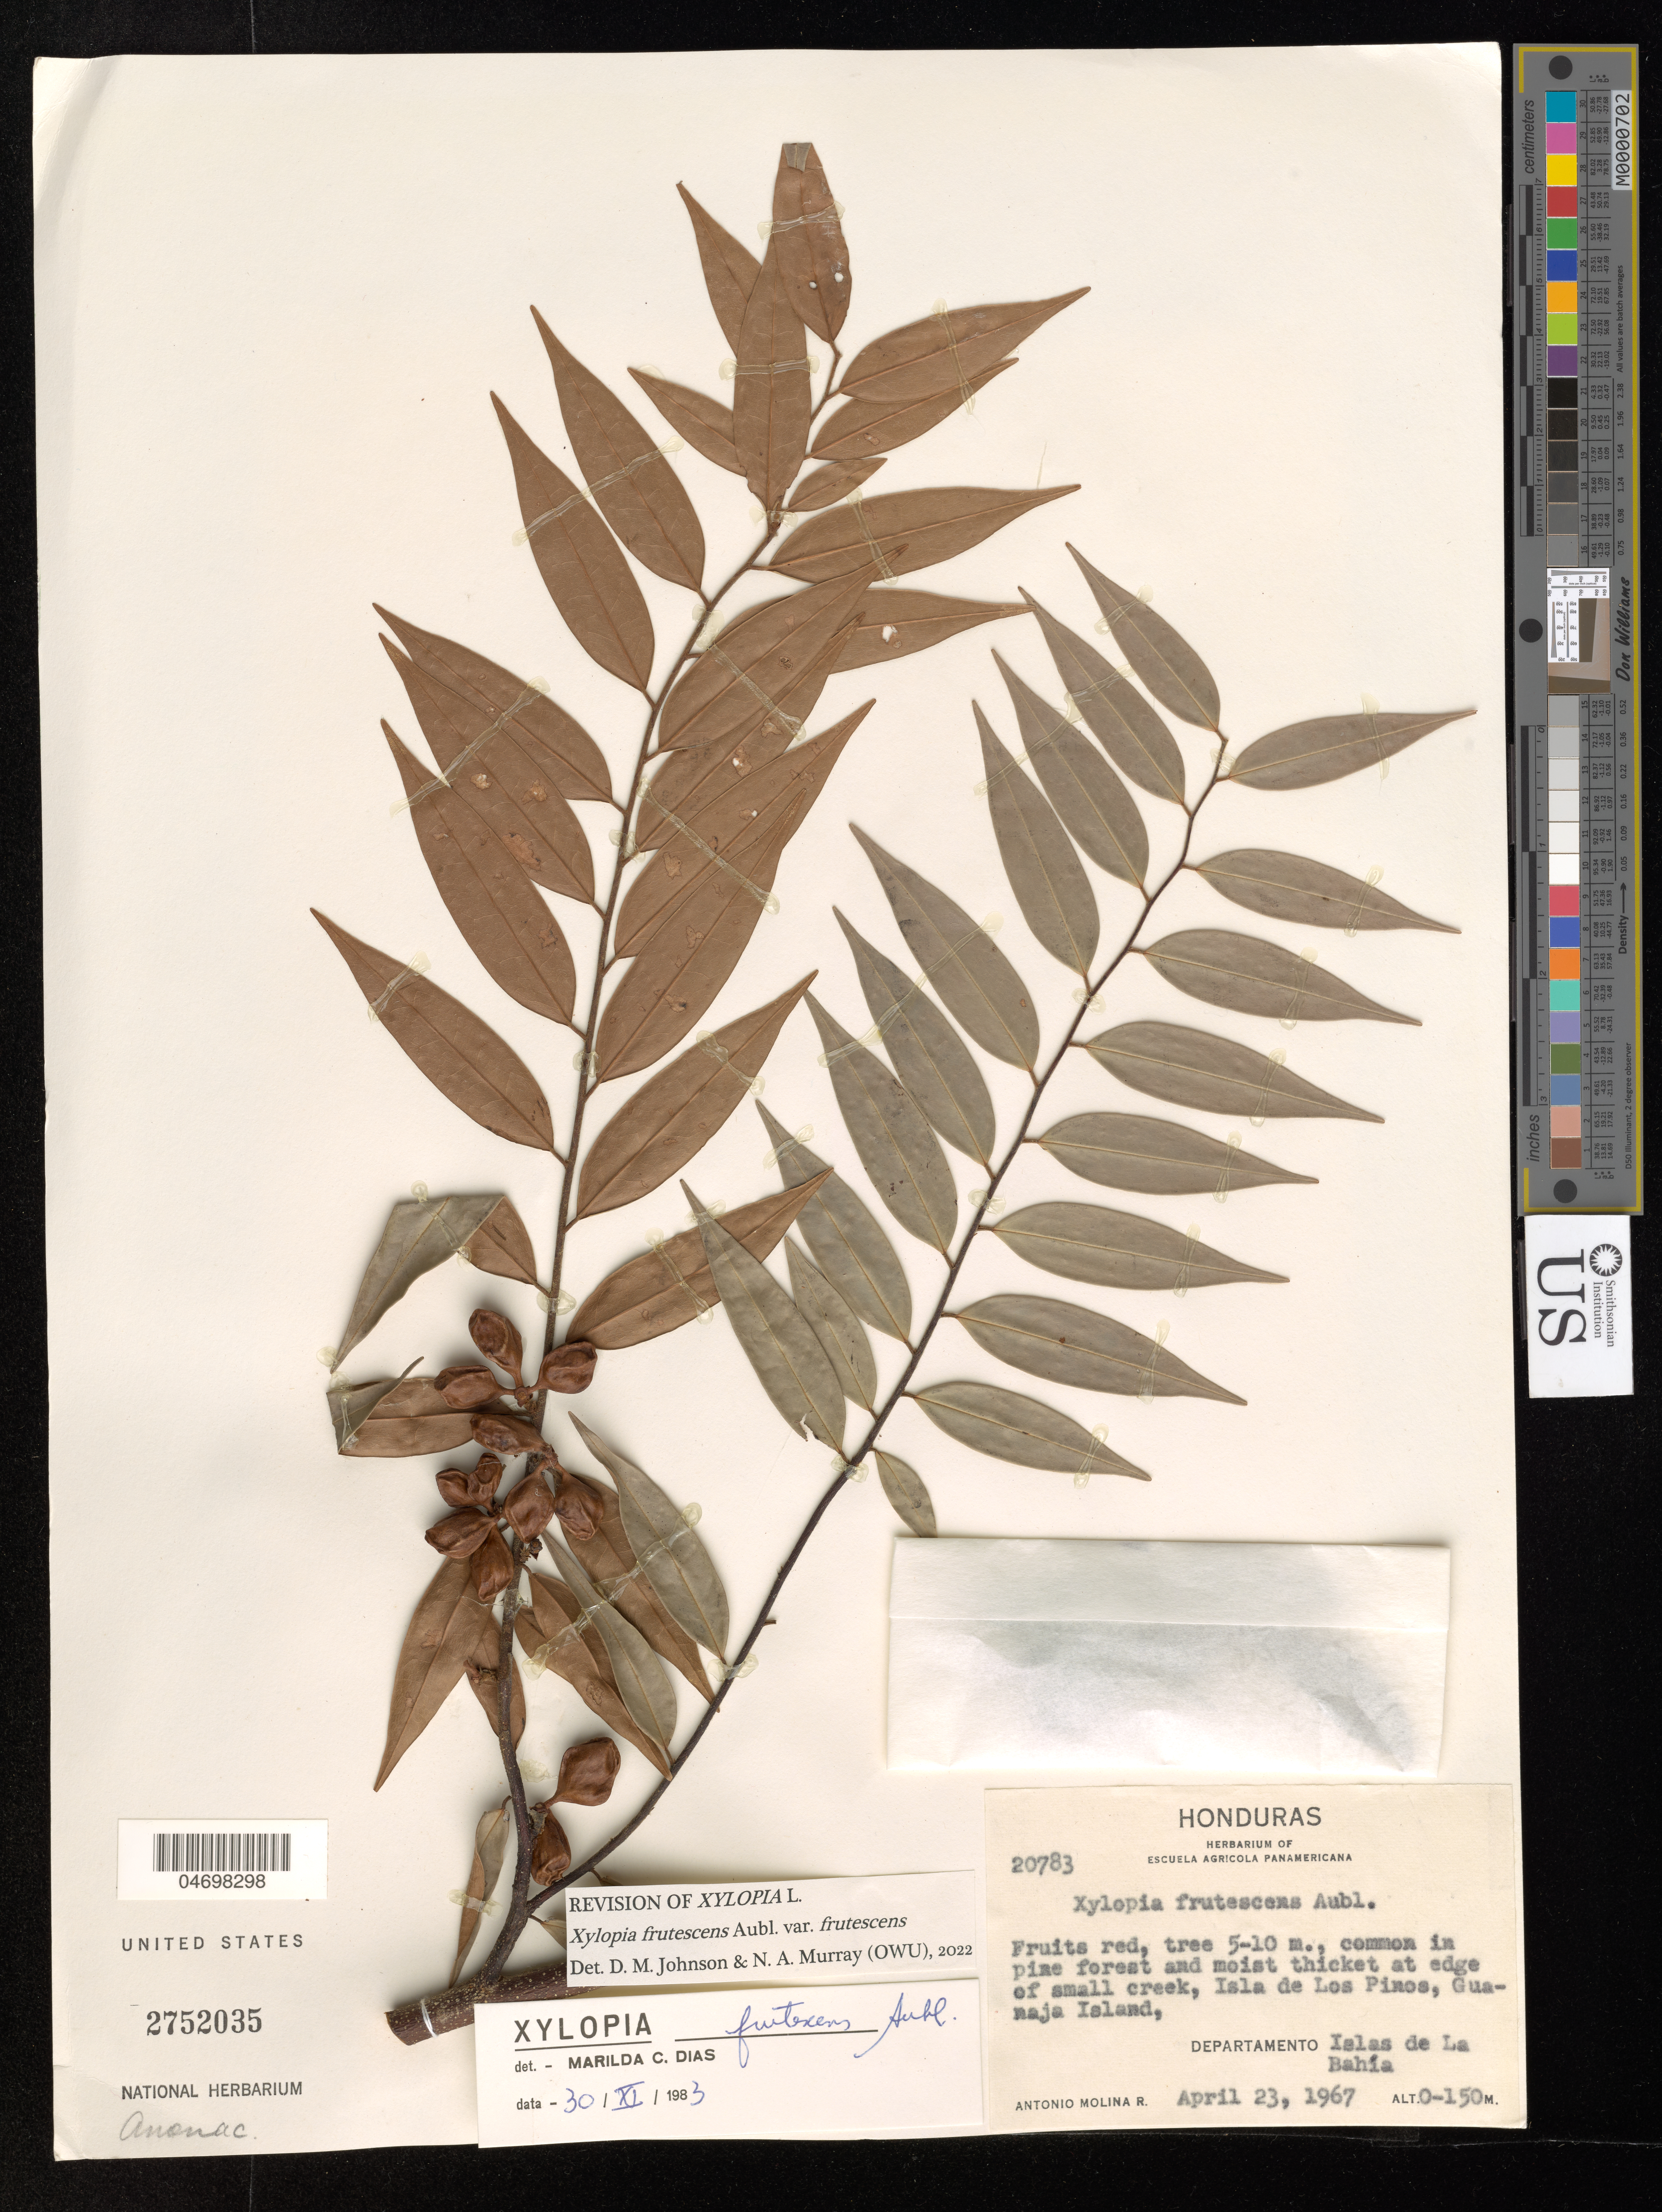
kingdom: Plantae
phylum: Tracheophyta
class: Magnoliopsida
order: Magnoliales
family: Annonaceae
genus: Xylopia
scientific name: Xylopia frutescens var. frutescens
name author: Aubl.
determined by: Johnson, D. M.; Murray, N. A.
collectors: A. Molina R.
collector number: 20783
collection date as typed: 23 Apr 1967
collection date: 1967-04-23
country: Honduras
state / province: Islas de la Bahía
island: Guanaja I.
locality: Isla de Los Pinos, Guanaja Island.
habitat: In pine forest and moist thichet at edge of small creek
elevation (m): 0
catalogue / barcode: US 2752035